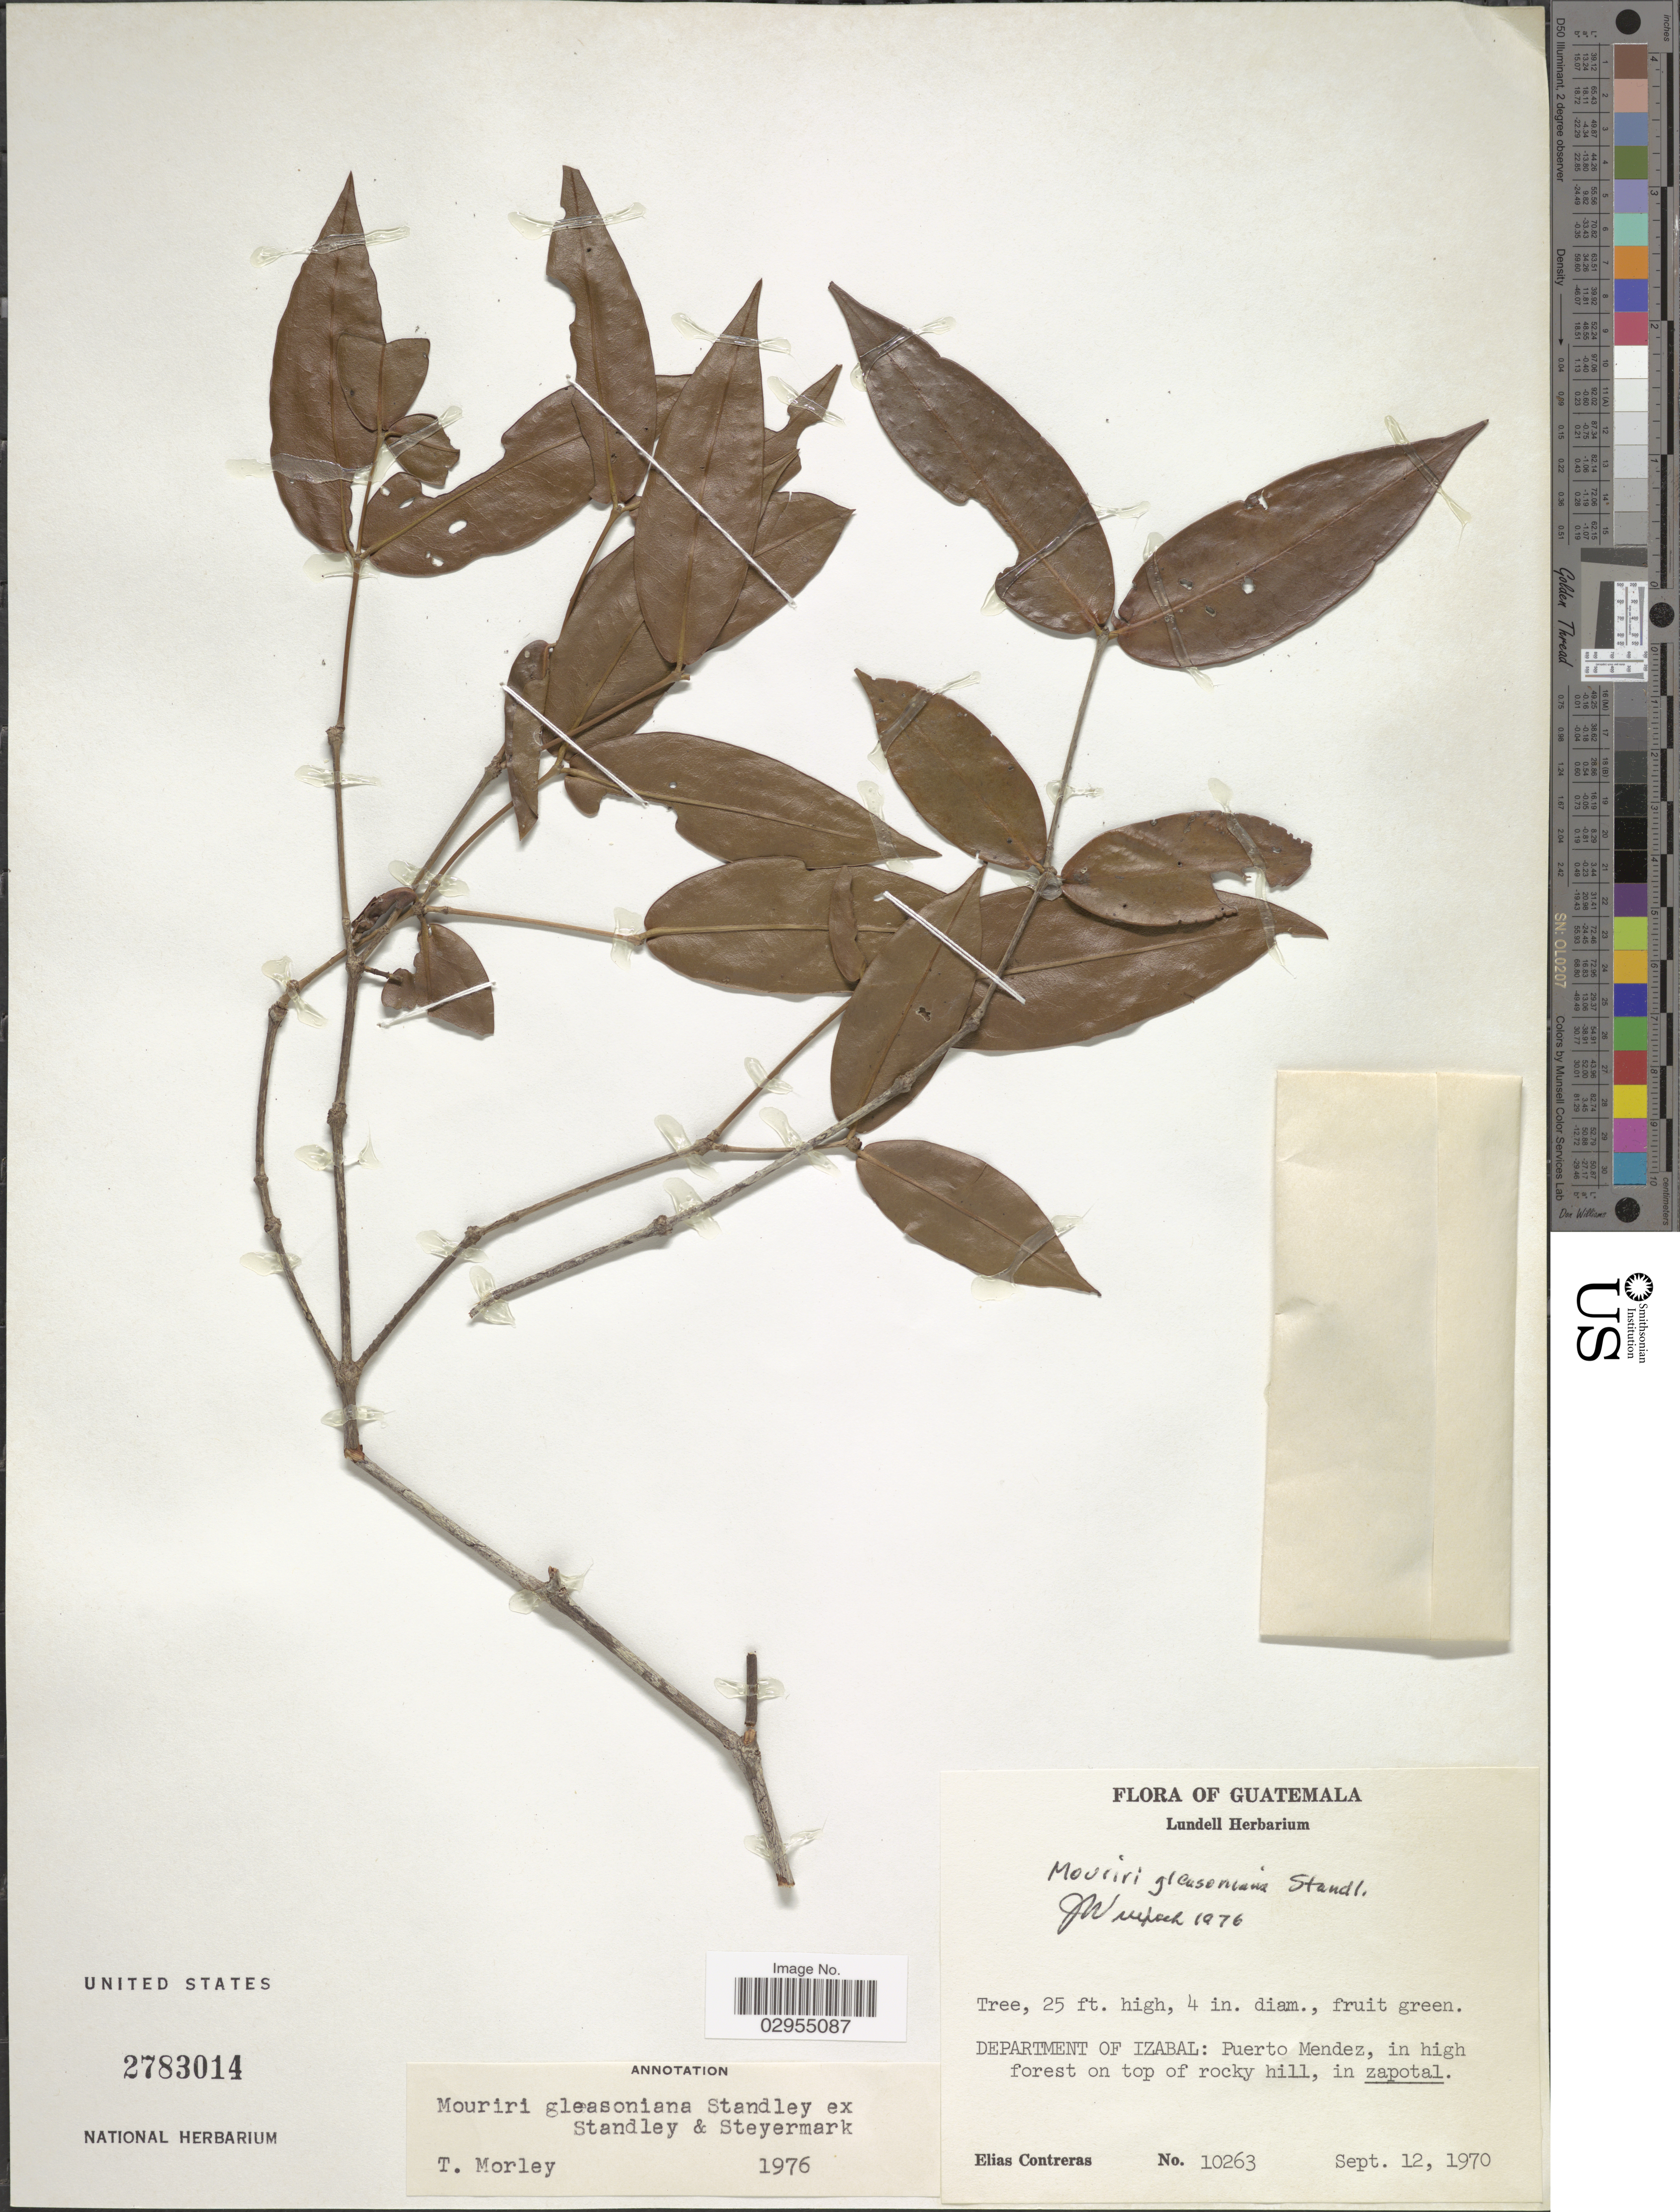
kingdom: Plantae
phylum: Tracheophyta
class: Magnoliopsida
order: Myrtales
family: Melastomataceae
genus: Mouriri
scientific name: Mouriri gleasoniana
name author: Standl.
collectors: E. Contreras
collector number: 10263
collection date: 1970-09-12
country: Guatemala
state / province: Izabal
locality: Department of Izabal: Puerto Mendez, in high forest on top of rocky hill, in zapotal.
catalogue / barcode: US 2783014